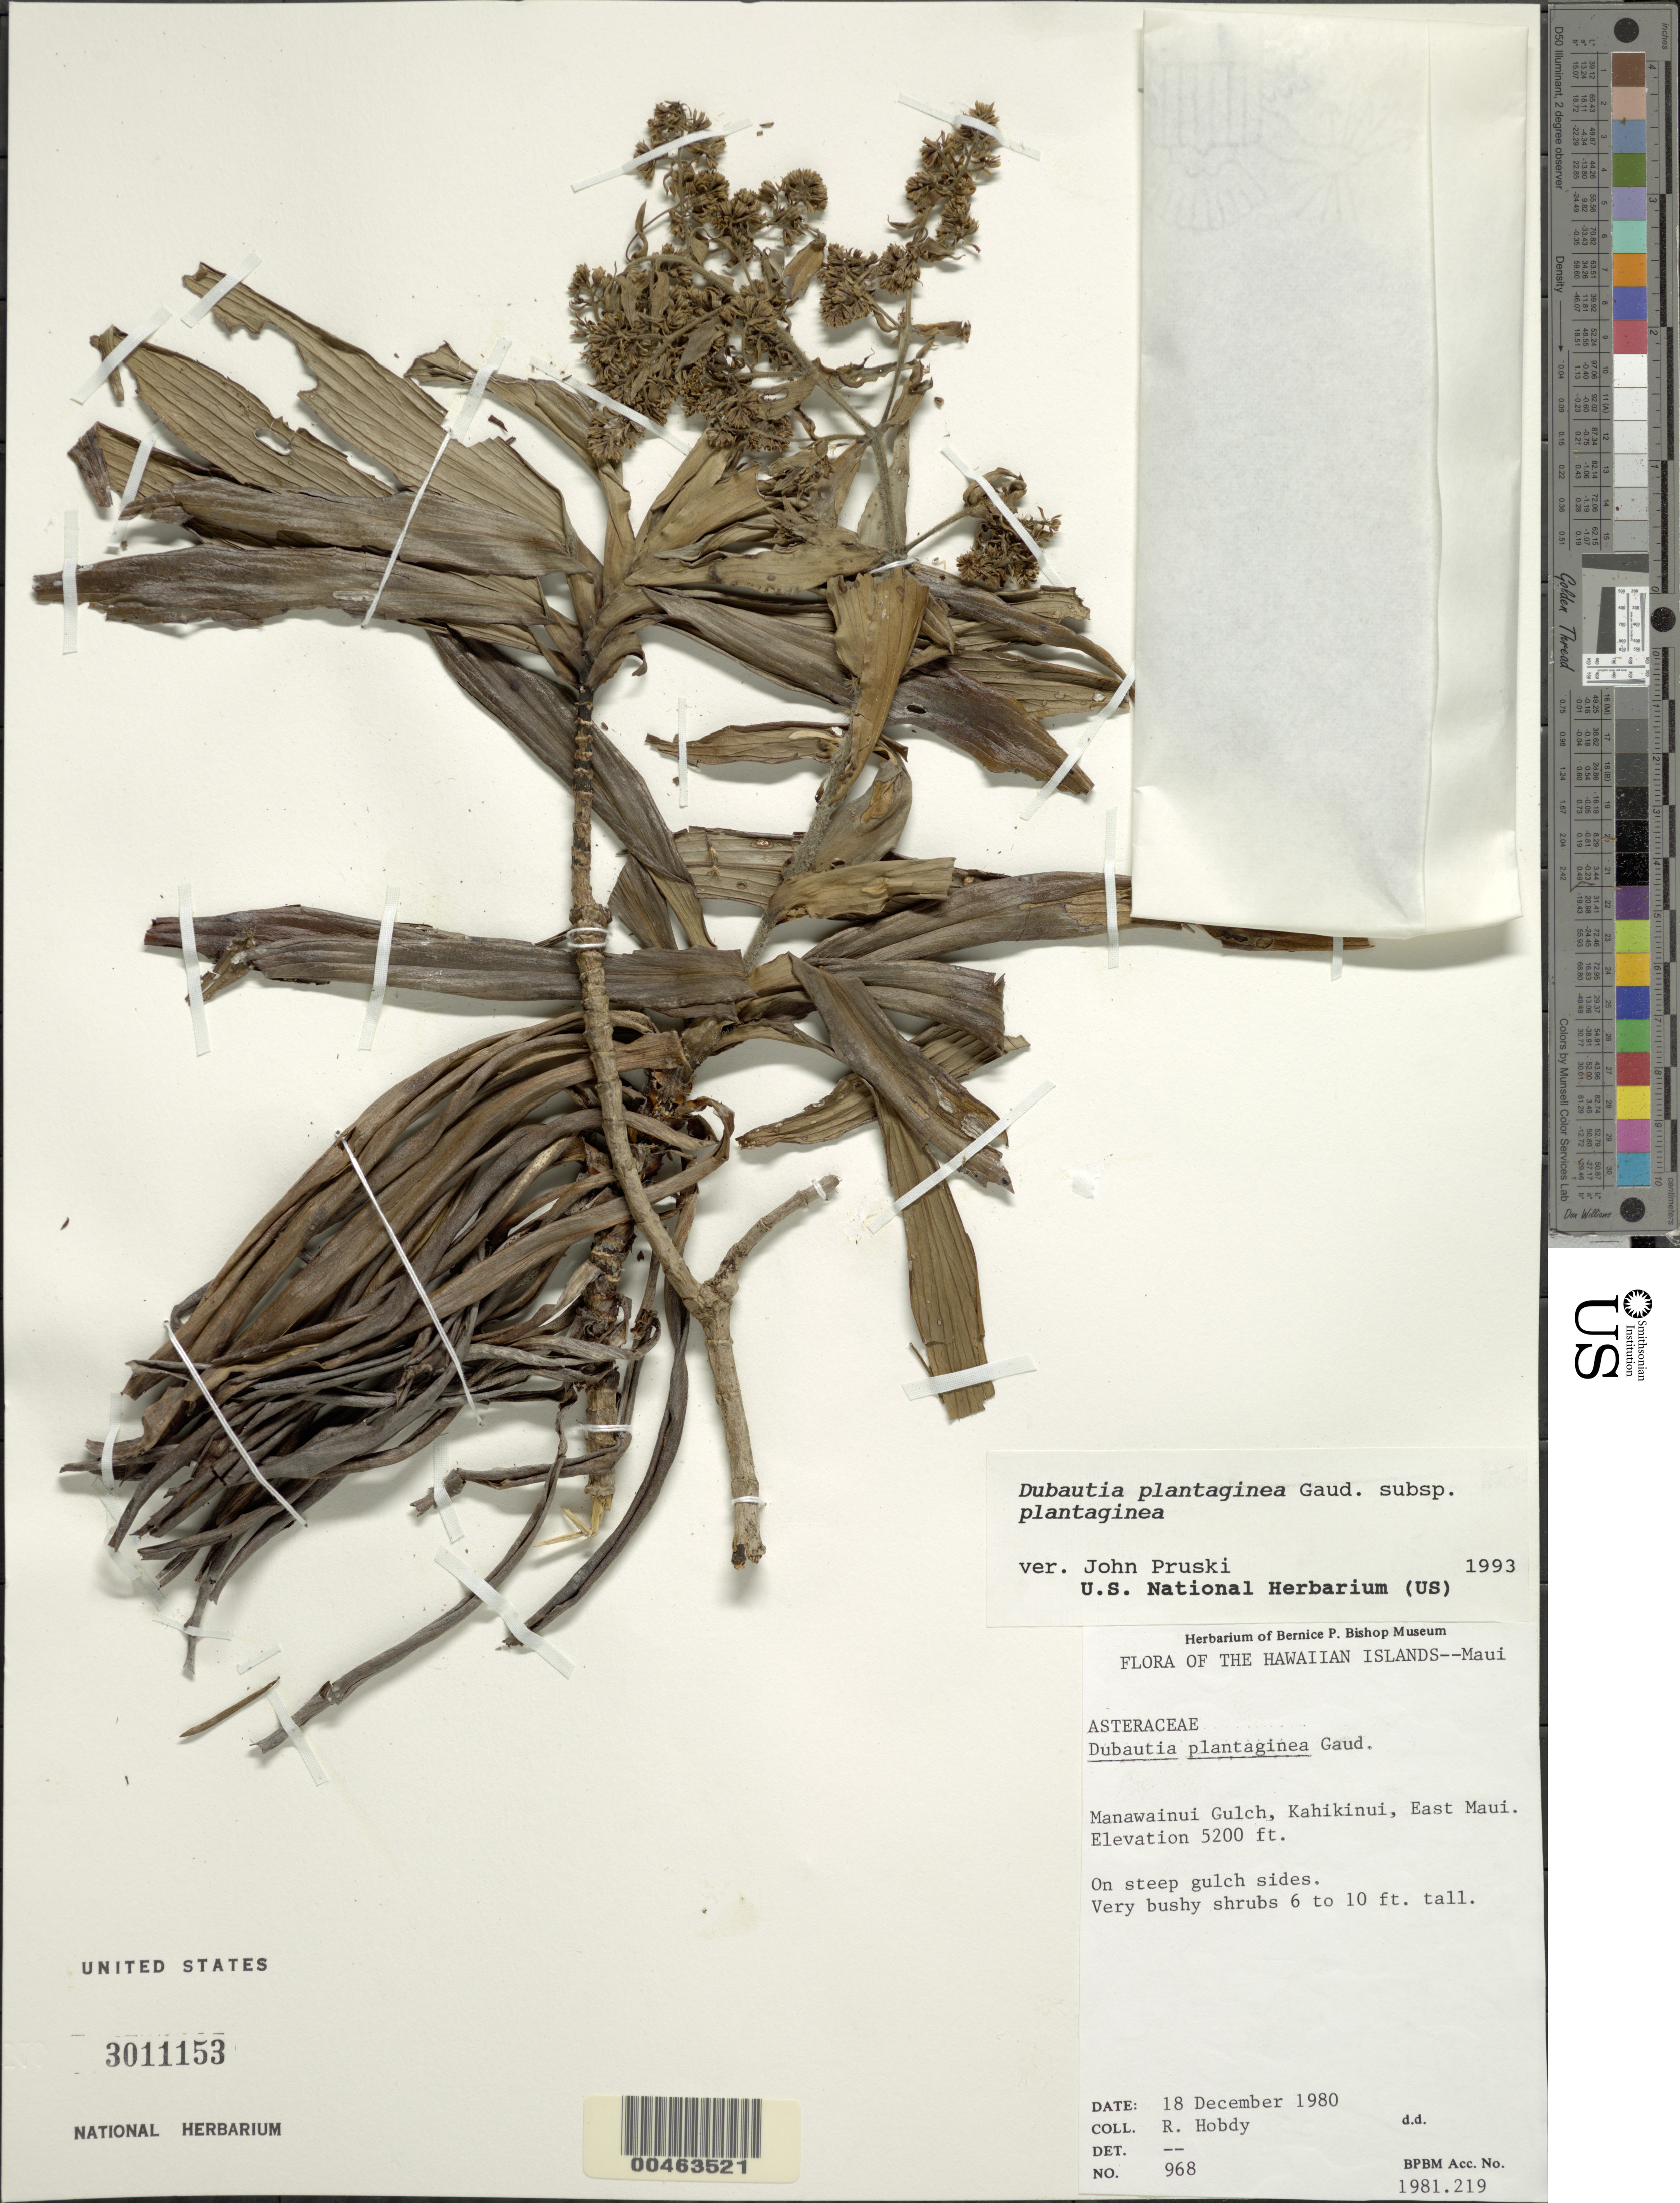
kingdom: Plantae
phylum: Tracheophyta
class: Magnoliopsida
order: Asterales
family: Asteraceae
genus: Dubautia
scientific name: Dubautia plantaginea subsp. plantaginea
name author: Gaudich.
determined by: Pruski, J. F.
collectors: R. Hobdy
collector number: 968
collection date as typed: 18 Dec 1980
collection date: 1980-12-18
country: United States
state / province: Hawaii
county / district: Maui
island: Maui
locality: Manawainui Gulch, Kahikinui, East Maui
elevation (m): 1585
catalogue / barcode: US 3011153